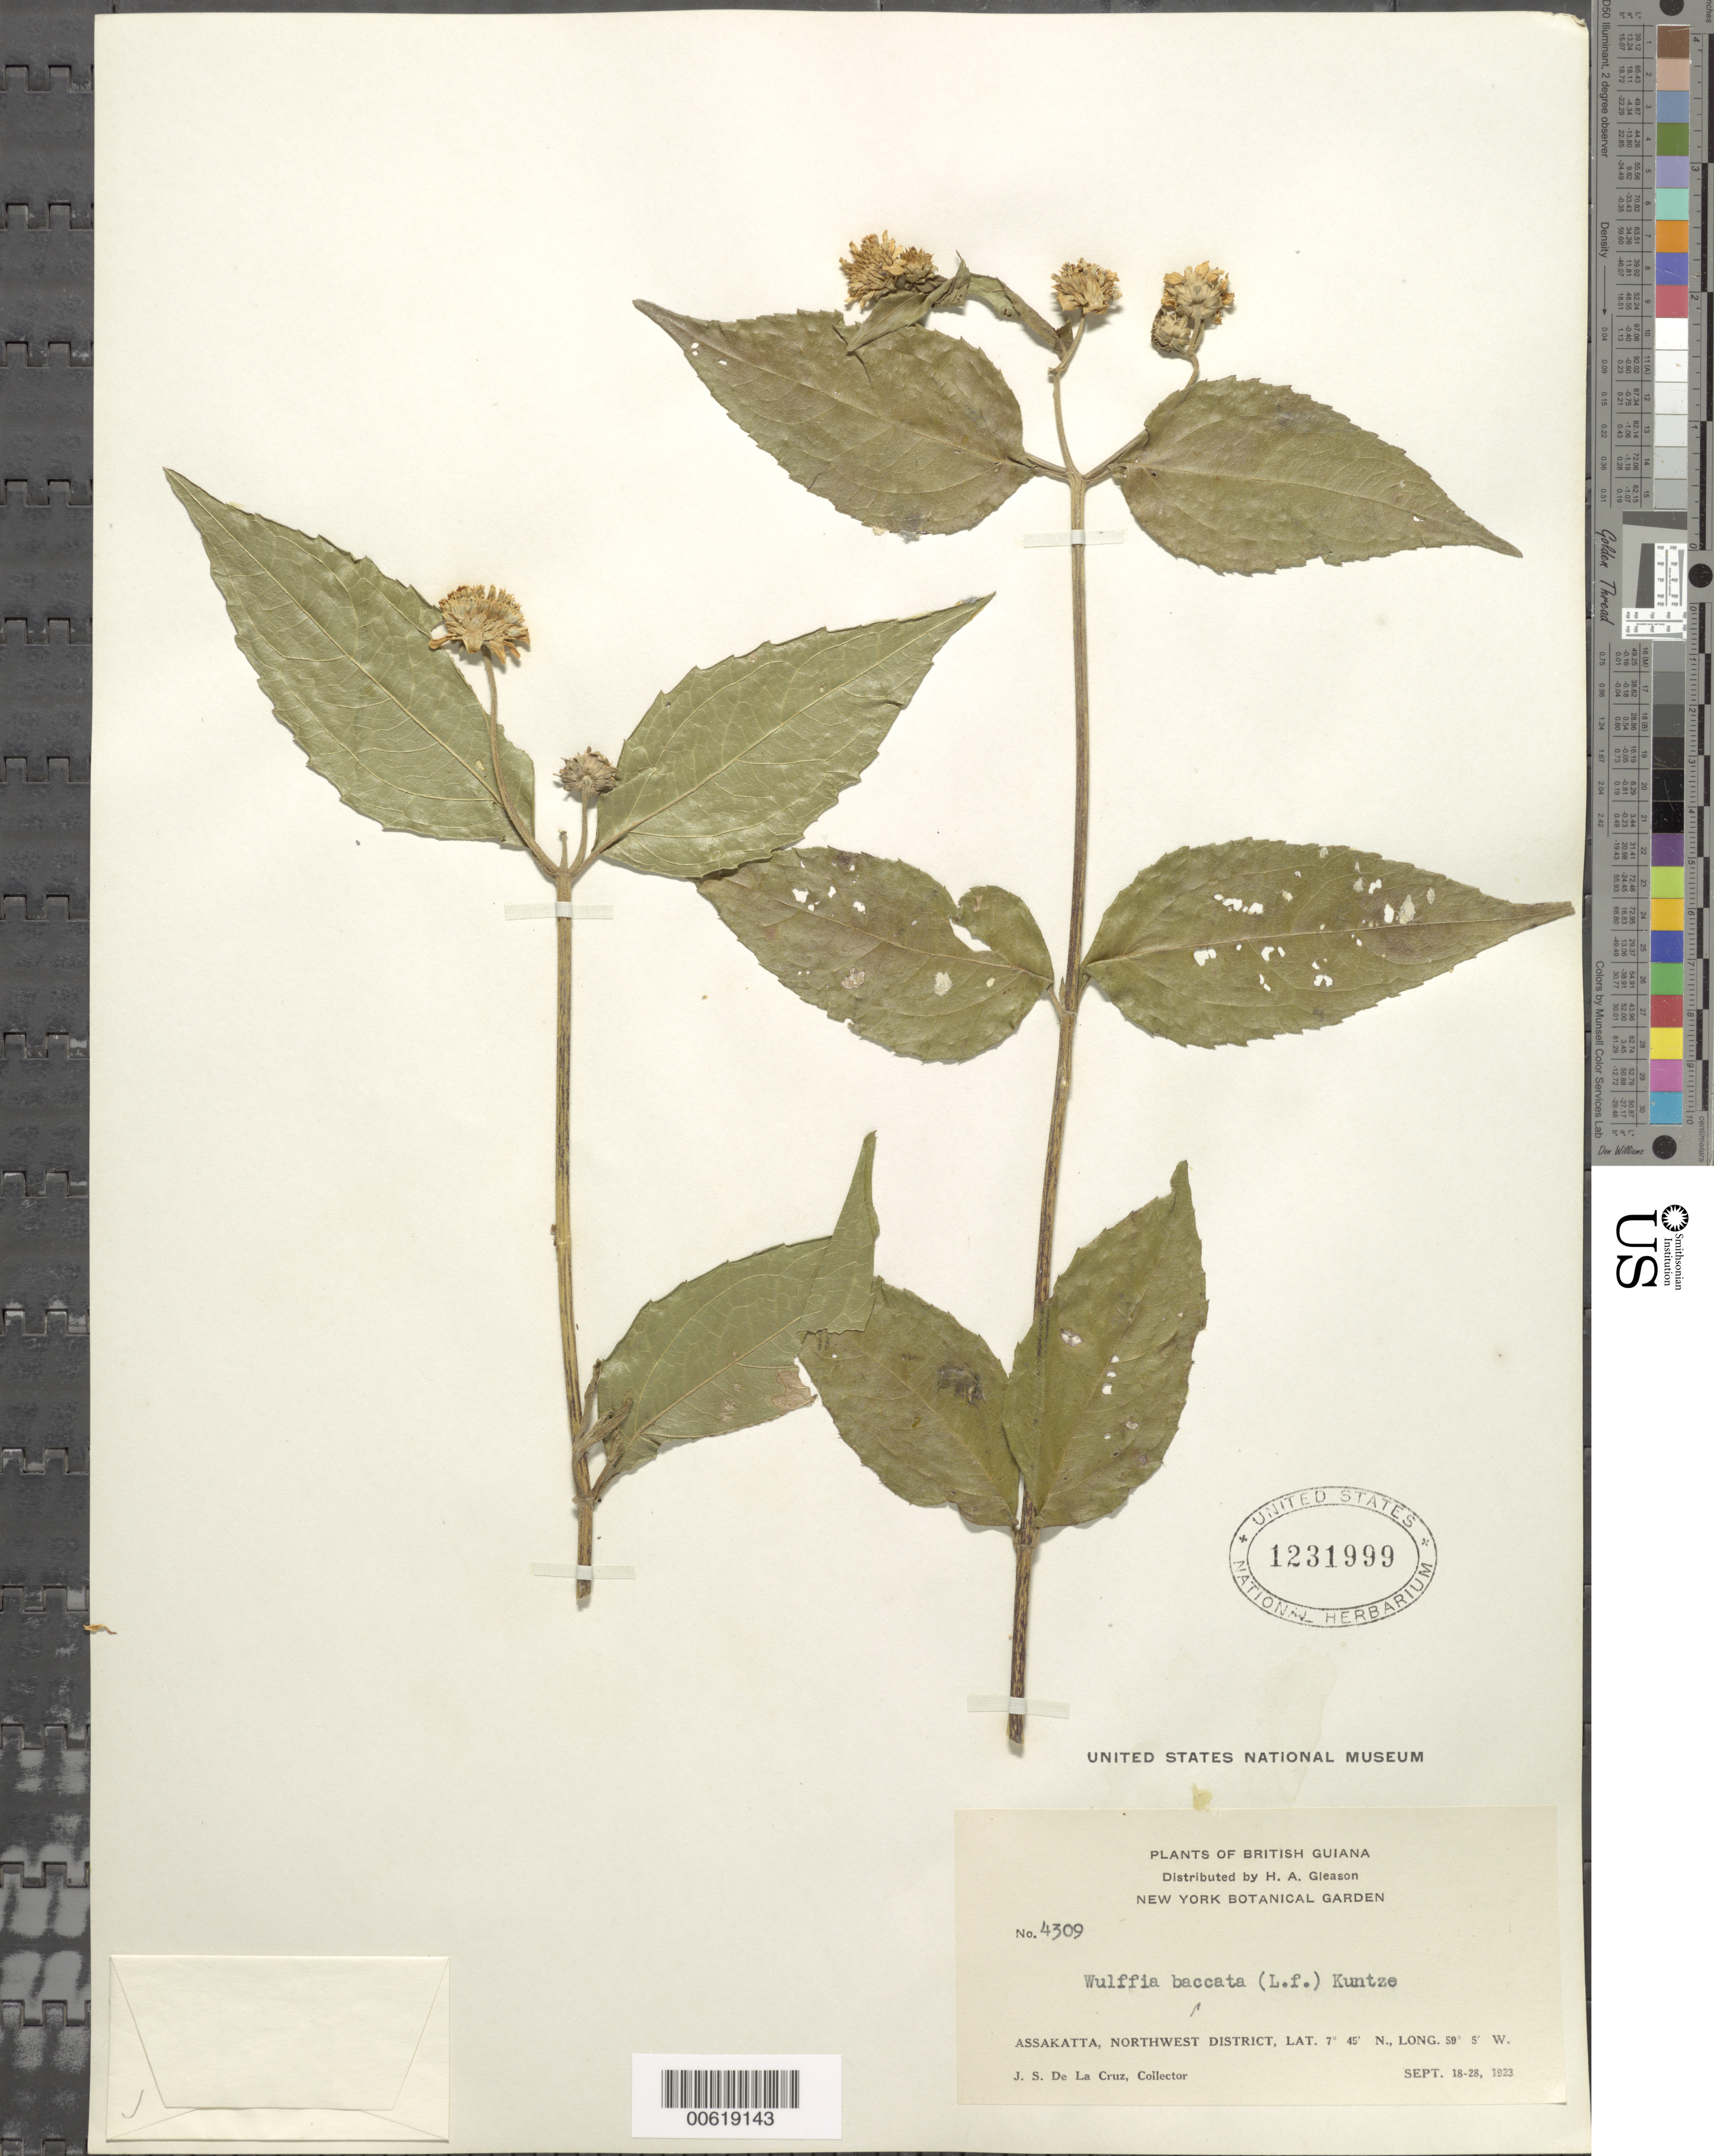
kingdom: Plantae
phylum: Tracheophyta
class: Magnoliopsida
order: Asterales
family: Asteraceae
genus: Wulffia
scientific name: Wulffia baccata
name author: (L. f.) Kuntze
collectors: J. S. de la Cruz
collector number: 4309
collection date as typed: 18-Sep-23 to 28-Sep-23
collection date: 1923-09-18/1923-09-28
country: Guyana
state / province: Barima-Waini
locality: Assakatta, NW District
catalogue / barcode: US 1231999